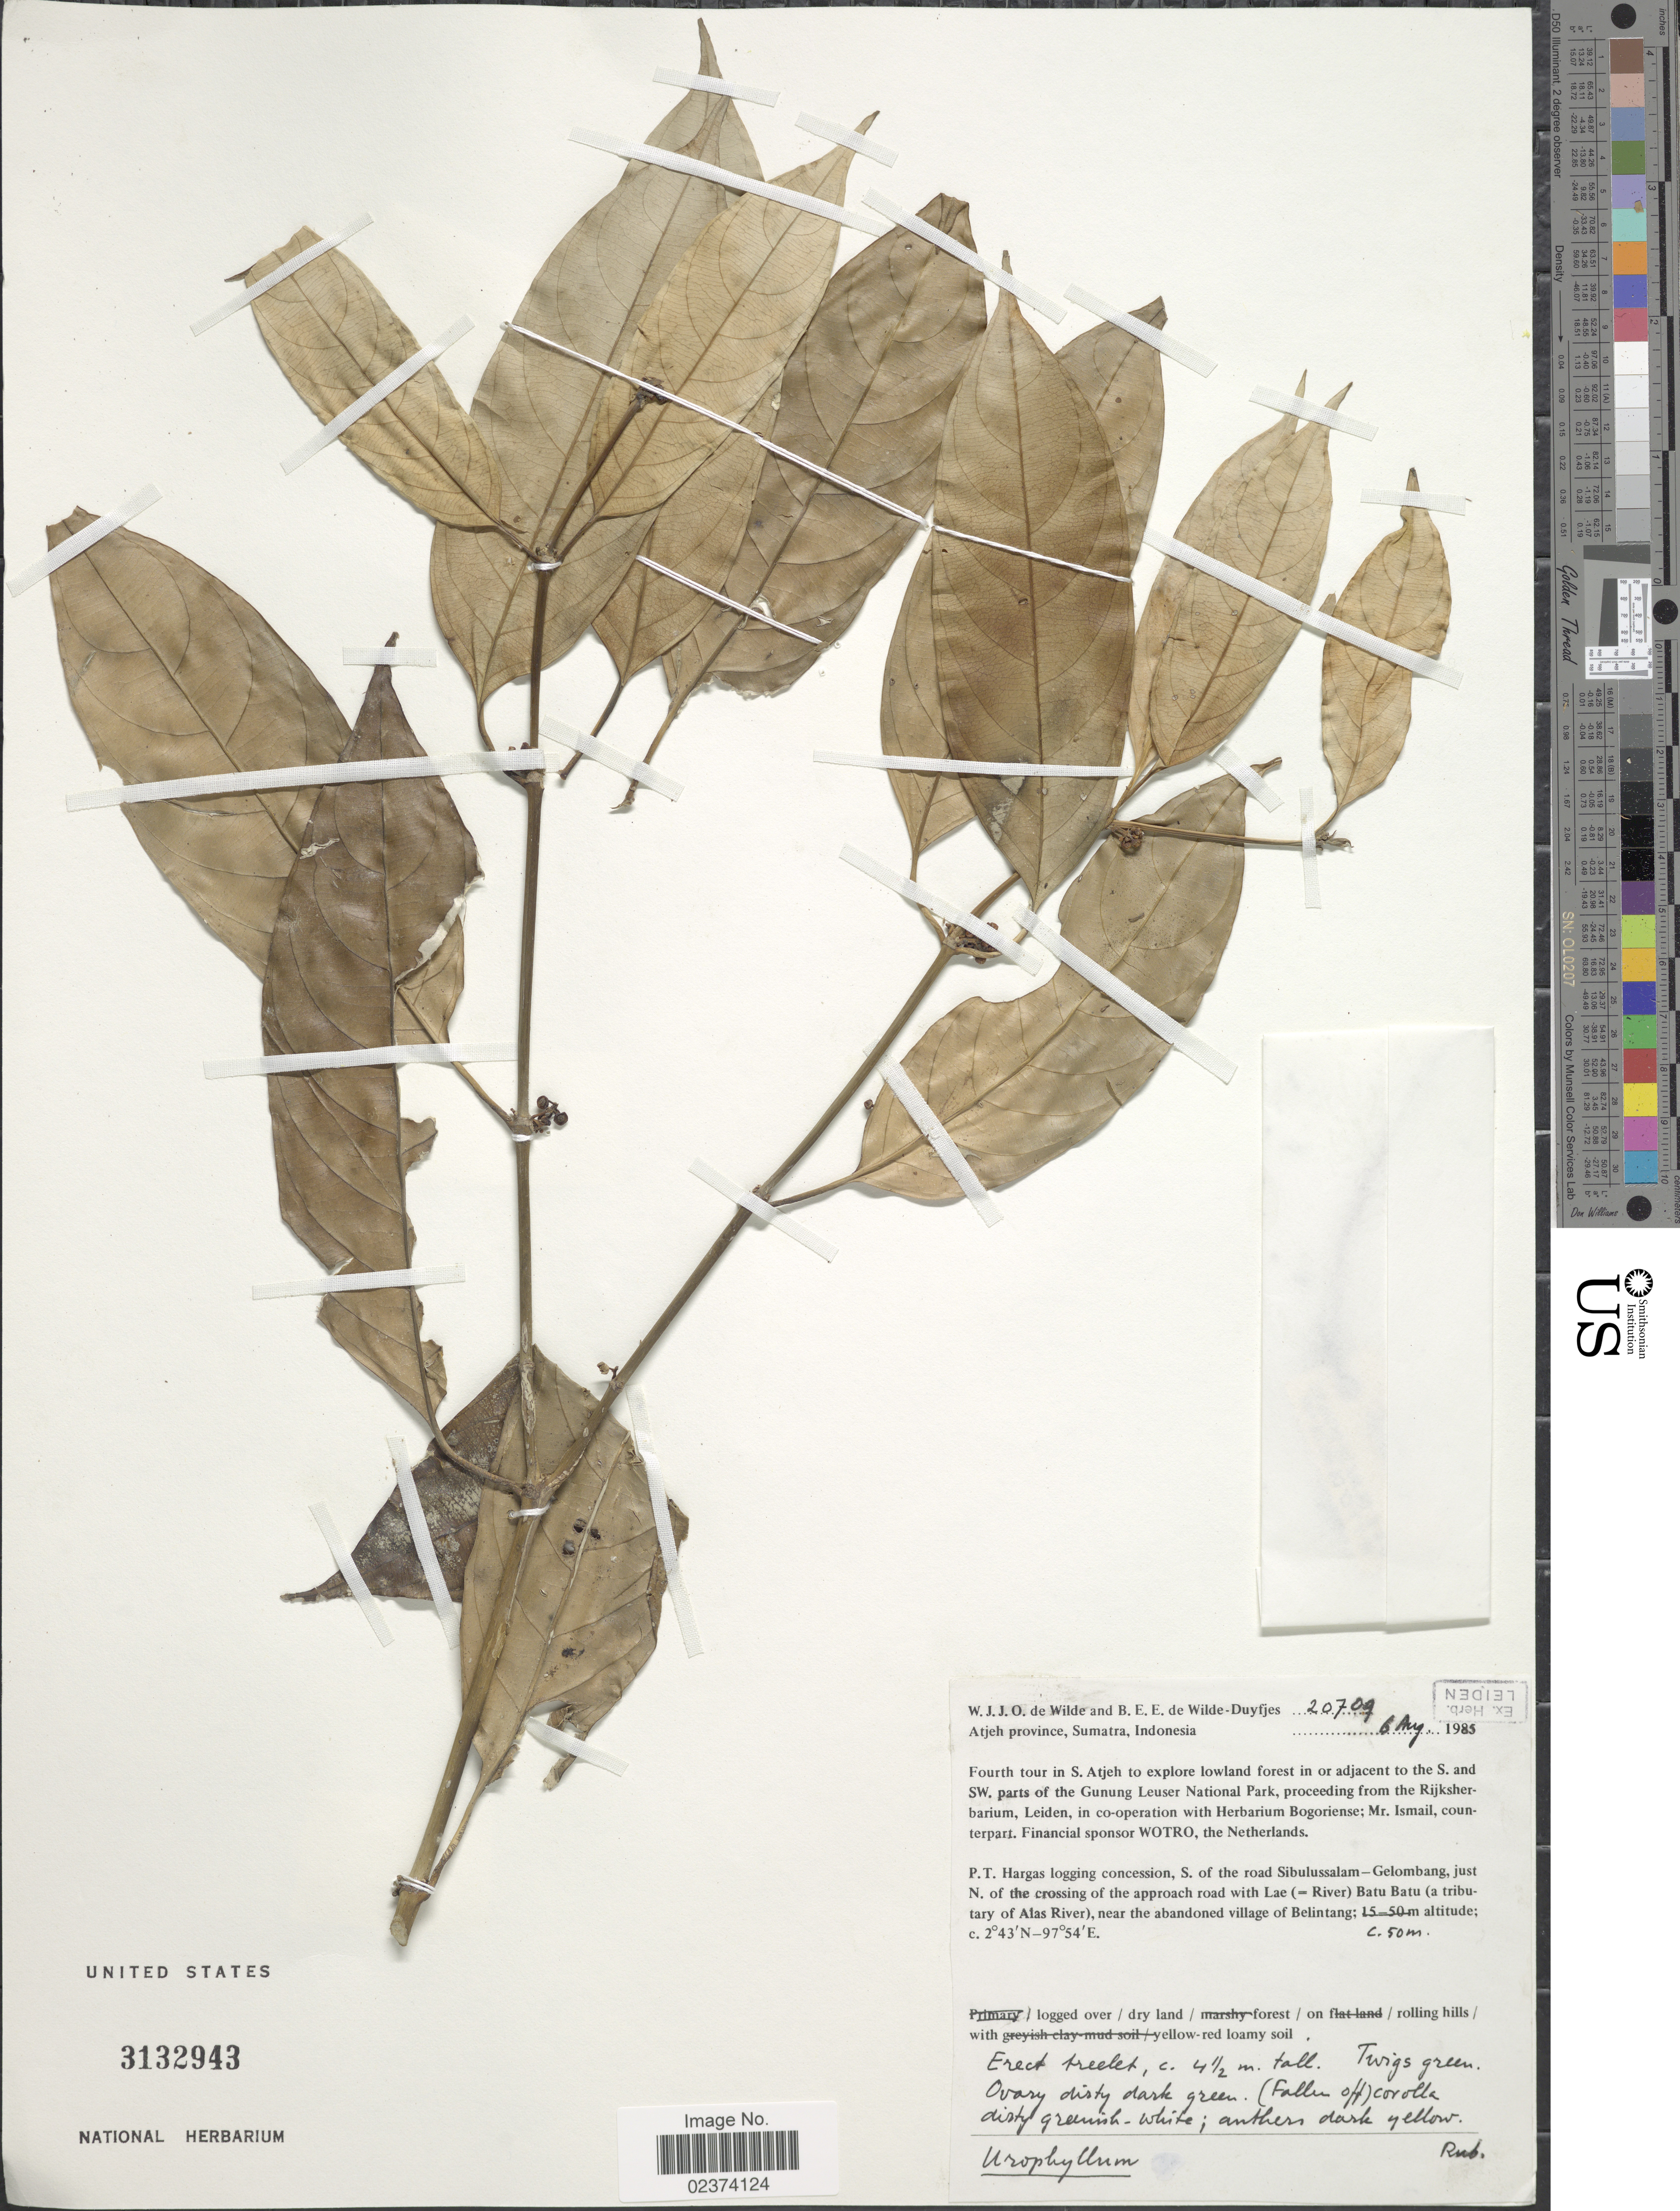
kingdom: Plantae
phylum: Tracheophyta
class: Magnoliopsida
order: Gentianales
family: Rubiaceae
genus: Urophyllum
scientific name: Urophyllum sp.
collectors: W. J. de Wilde & B. E. de Wilde-Duyfjes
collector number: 20709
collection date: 1985-08-06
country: Indonesia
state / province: Sumatra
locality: Atjeh Province, P.T. Hargas logging concession, S. of the road Sibulussalam-Gelombang, just N. of the crossing of the approach road with Lae (=river) Batu Batu (a tributary of Alas River), near the abandoned village of Belintang. In or adjacent to the S and Sw parts of the Gunung Leuser National Park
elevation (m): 50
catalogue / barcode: US 3132943